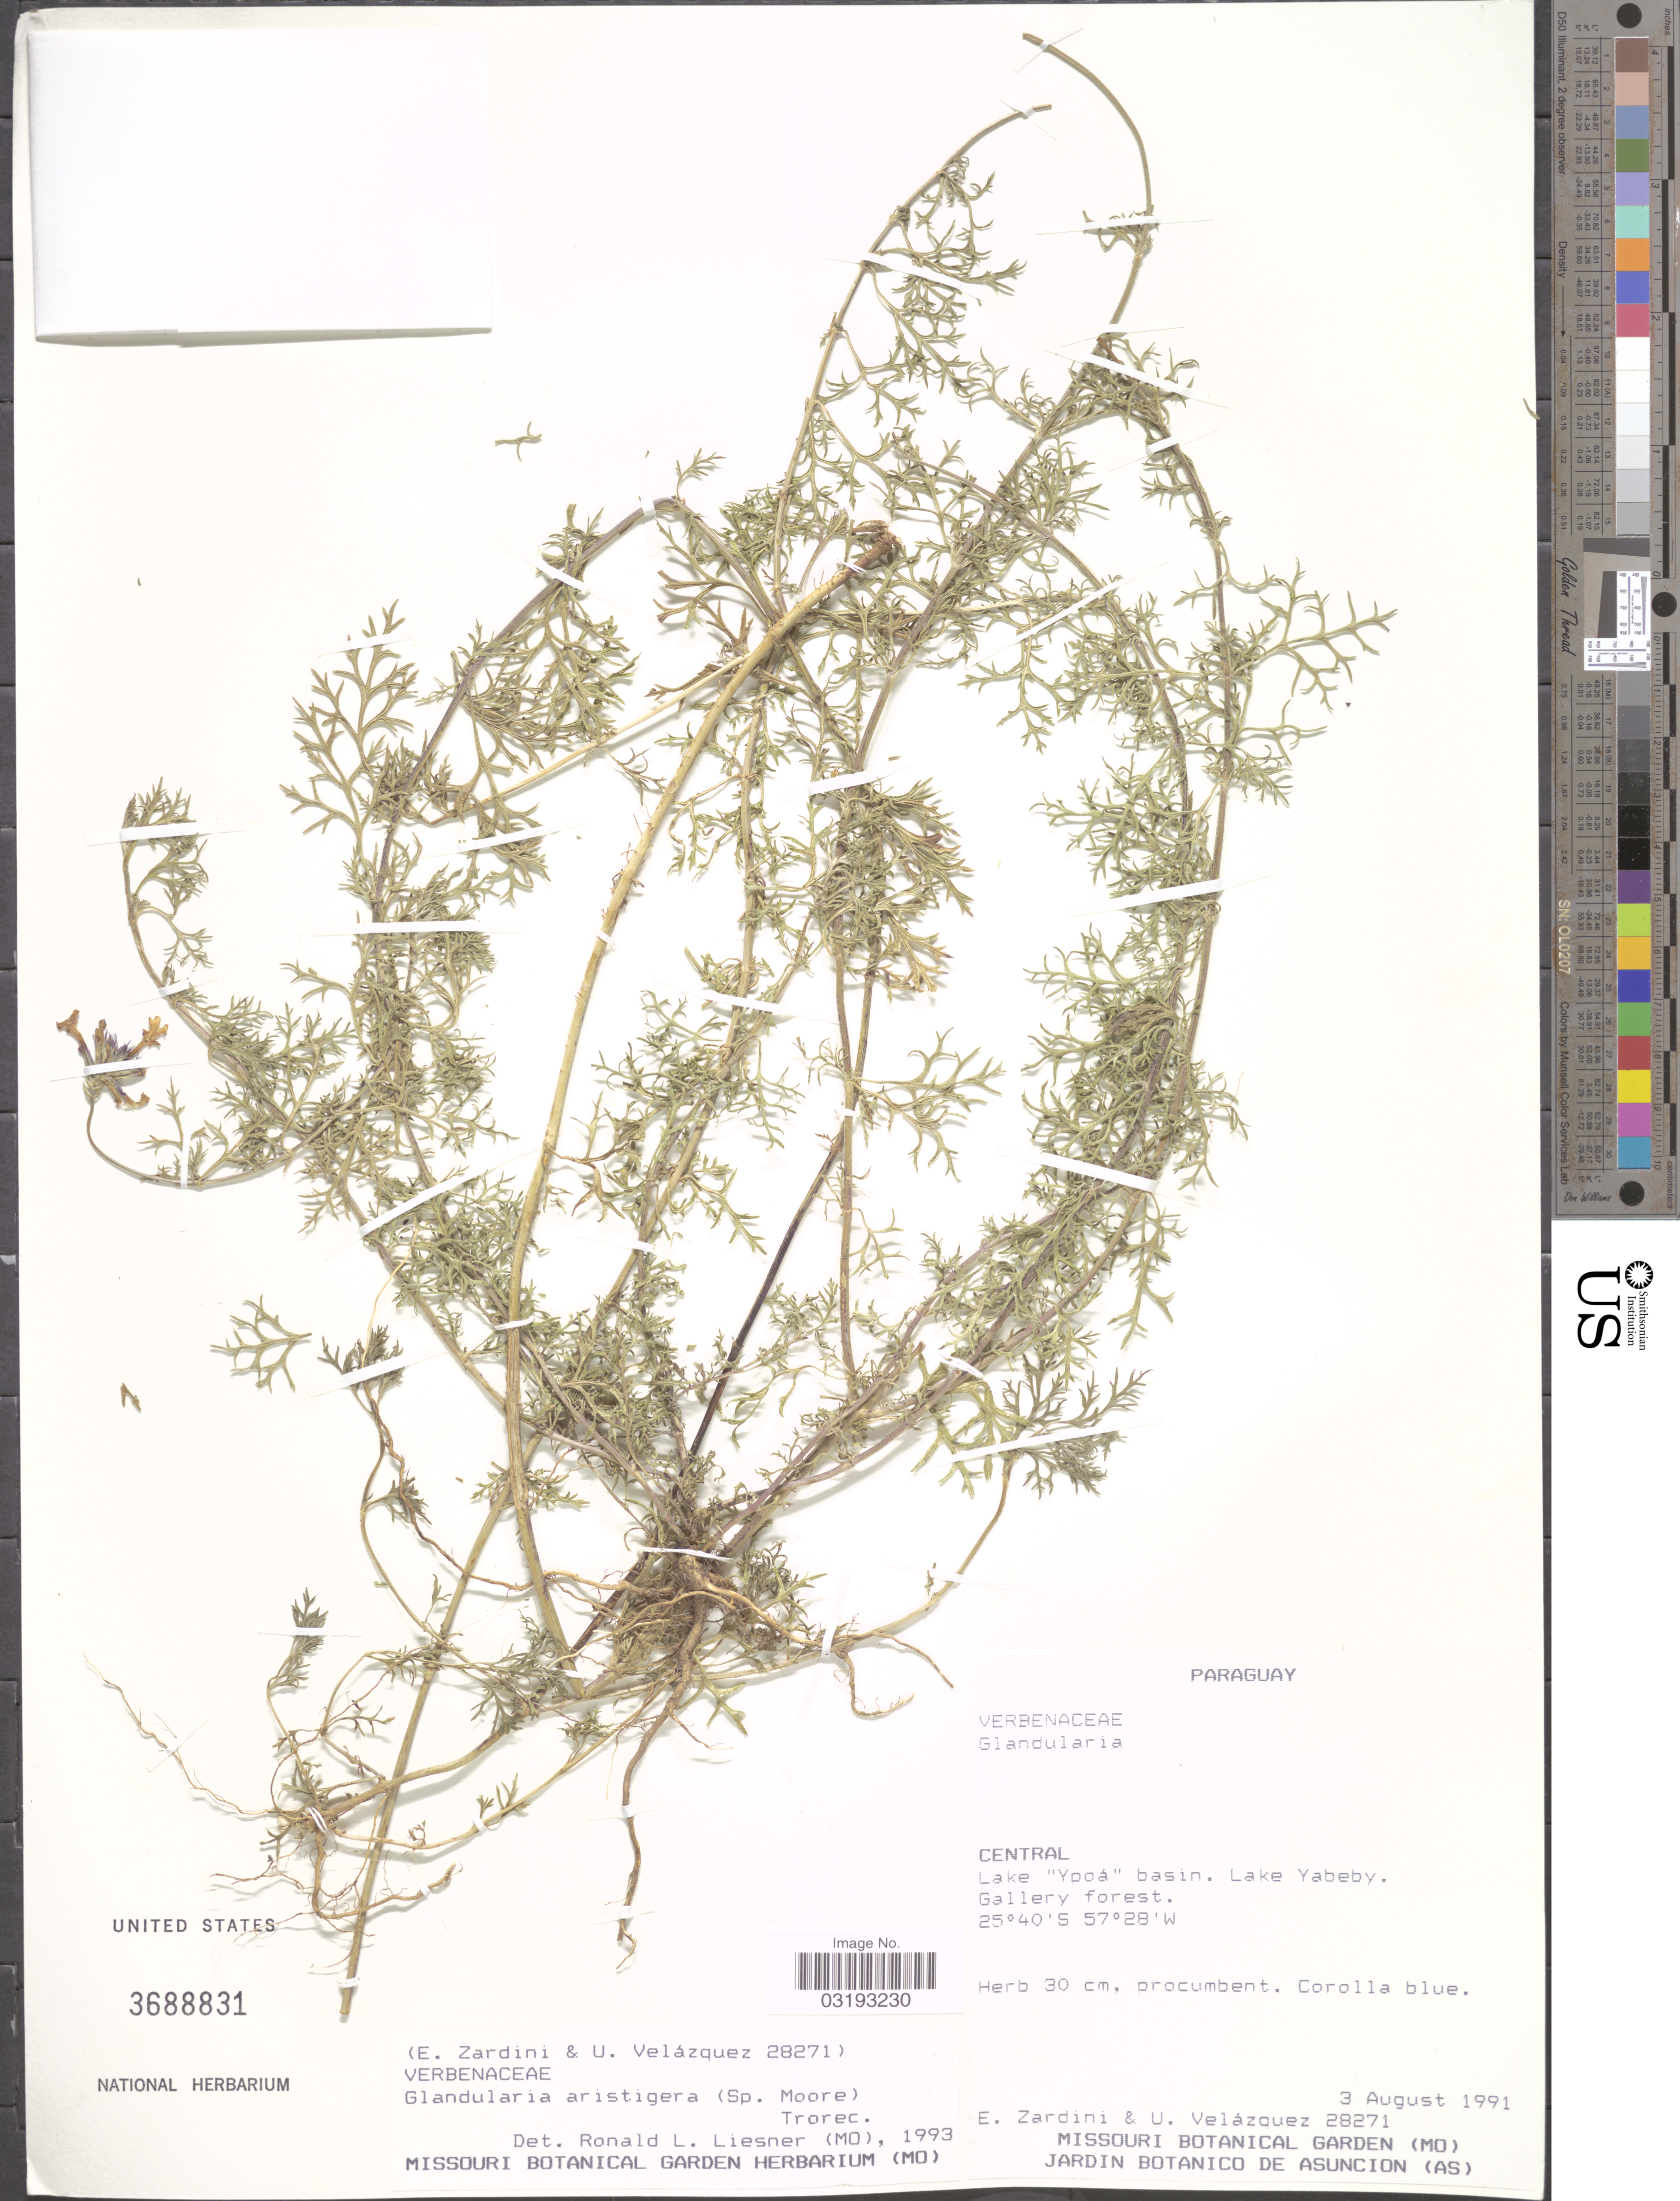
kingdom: Plantae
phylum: Tracheophyta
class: Magnoliopsida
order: Lamiales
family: Verbenaceae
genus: Verbena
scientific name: Verbena aristigera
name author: S. Moore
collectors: E. Zardini & U. Velázquez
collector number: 28271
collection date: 1991-08-03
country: Paraguay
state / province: Central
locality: Lake "Ypoá" basin. Lake Yabeby.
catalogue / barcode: US 3688831